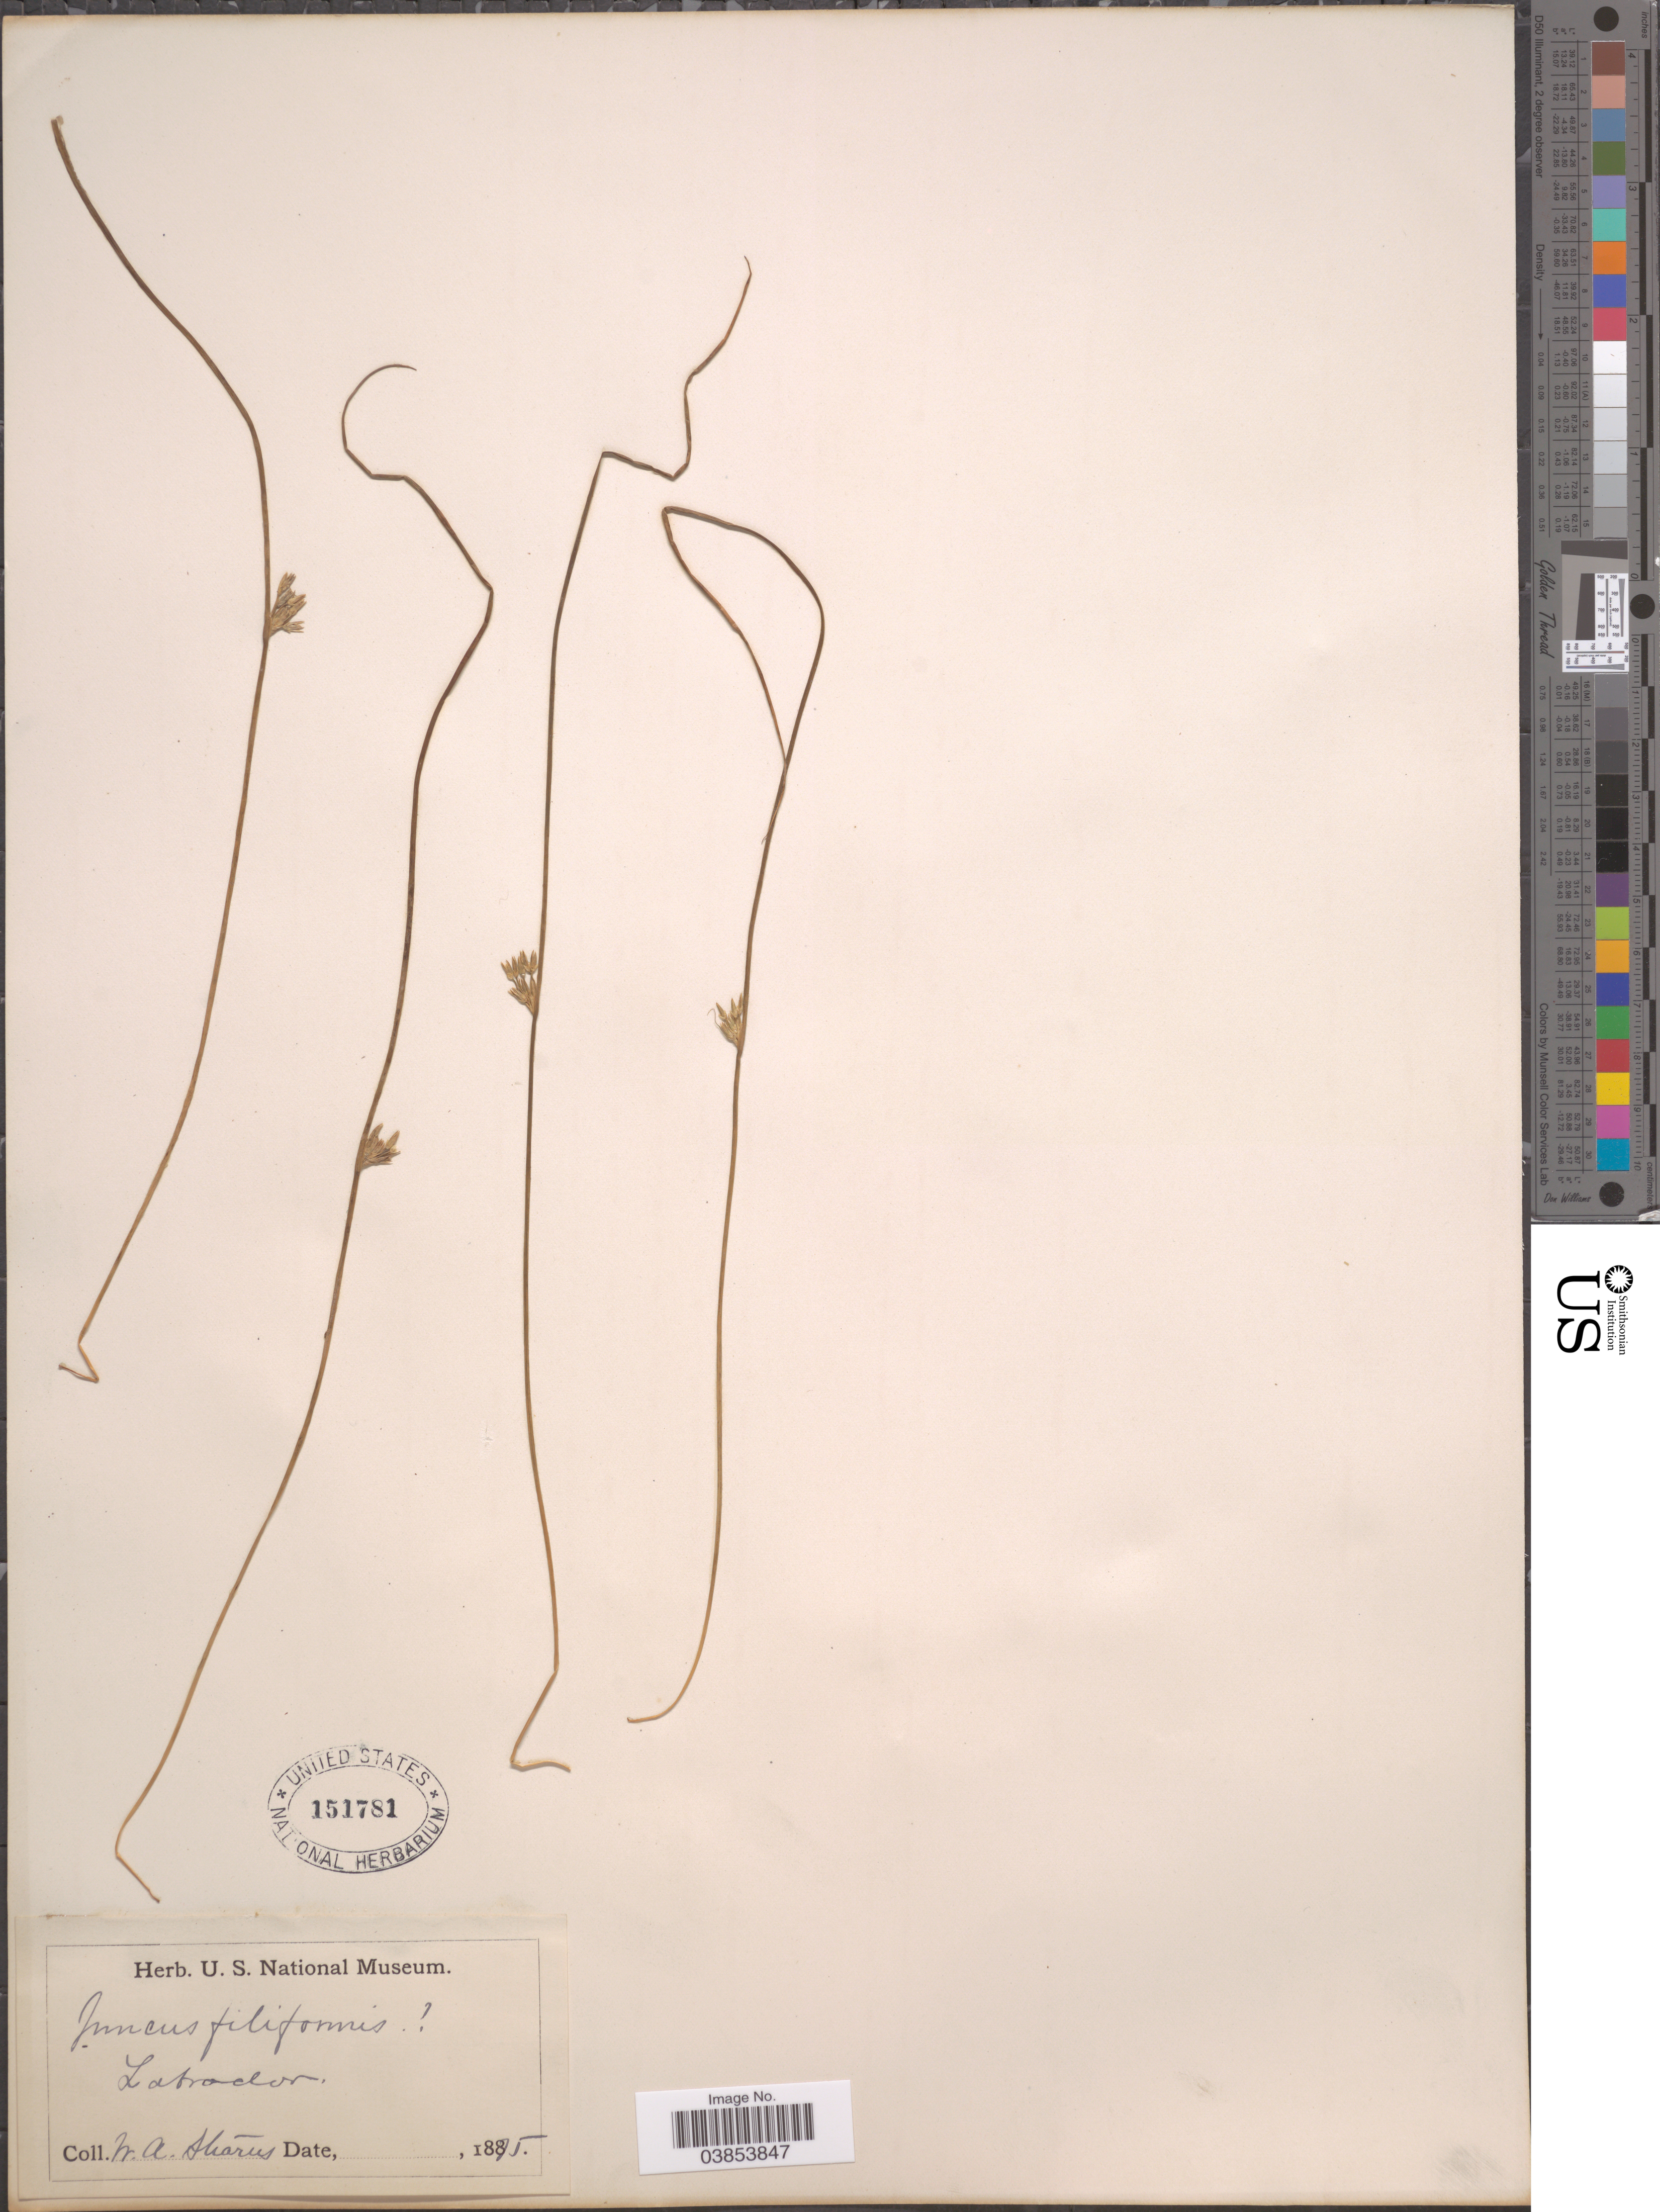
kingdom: Plantae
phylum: Tracheophyta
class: Liliopsida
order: Poales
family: Juncaceae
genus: Juncus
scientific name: Juncus filiformis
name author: L.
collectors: W. Sharus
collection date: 1875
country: Canada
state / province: Newfoundland and Labrador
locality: Labrador.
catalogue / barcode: US 151781